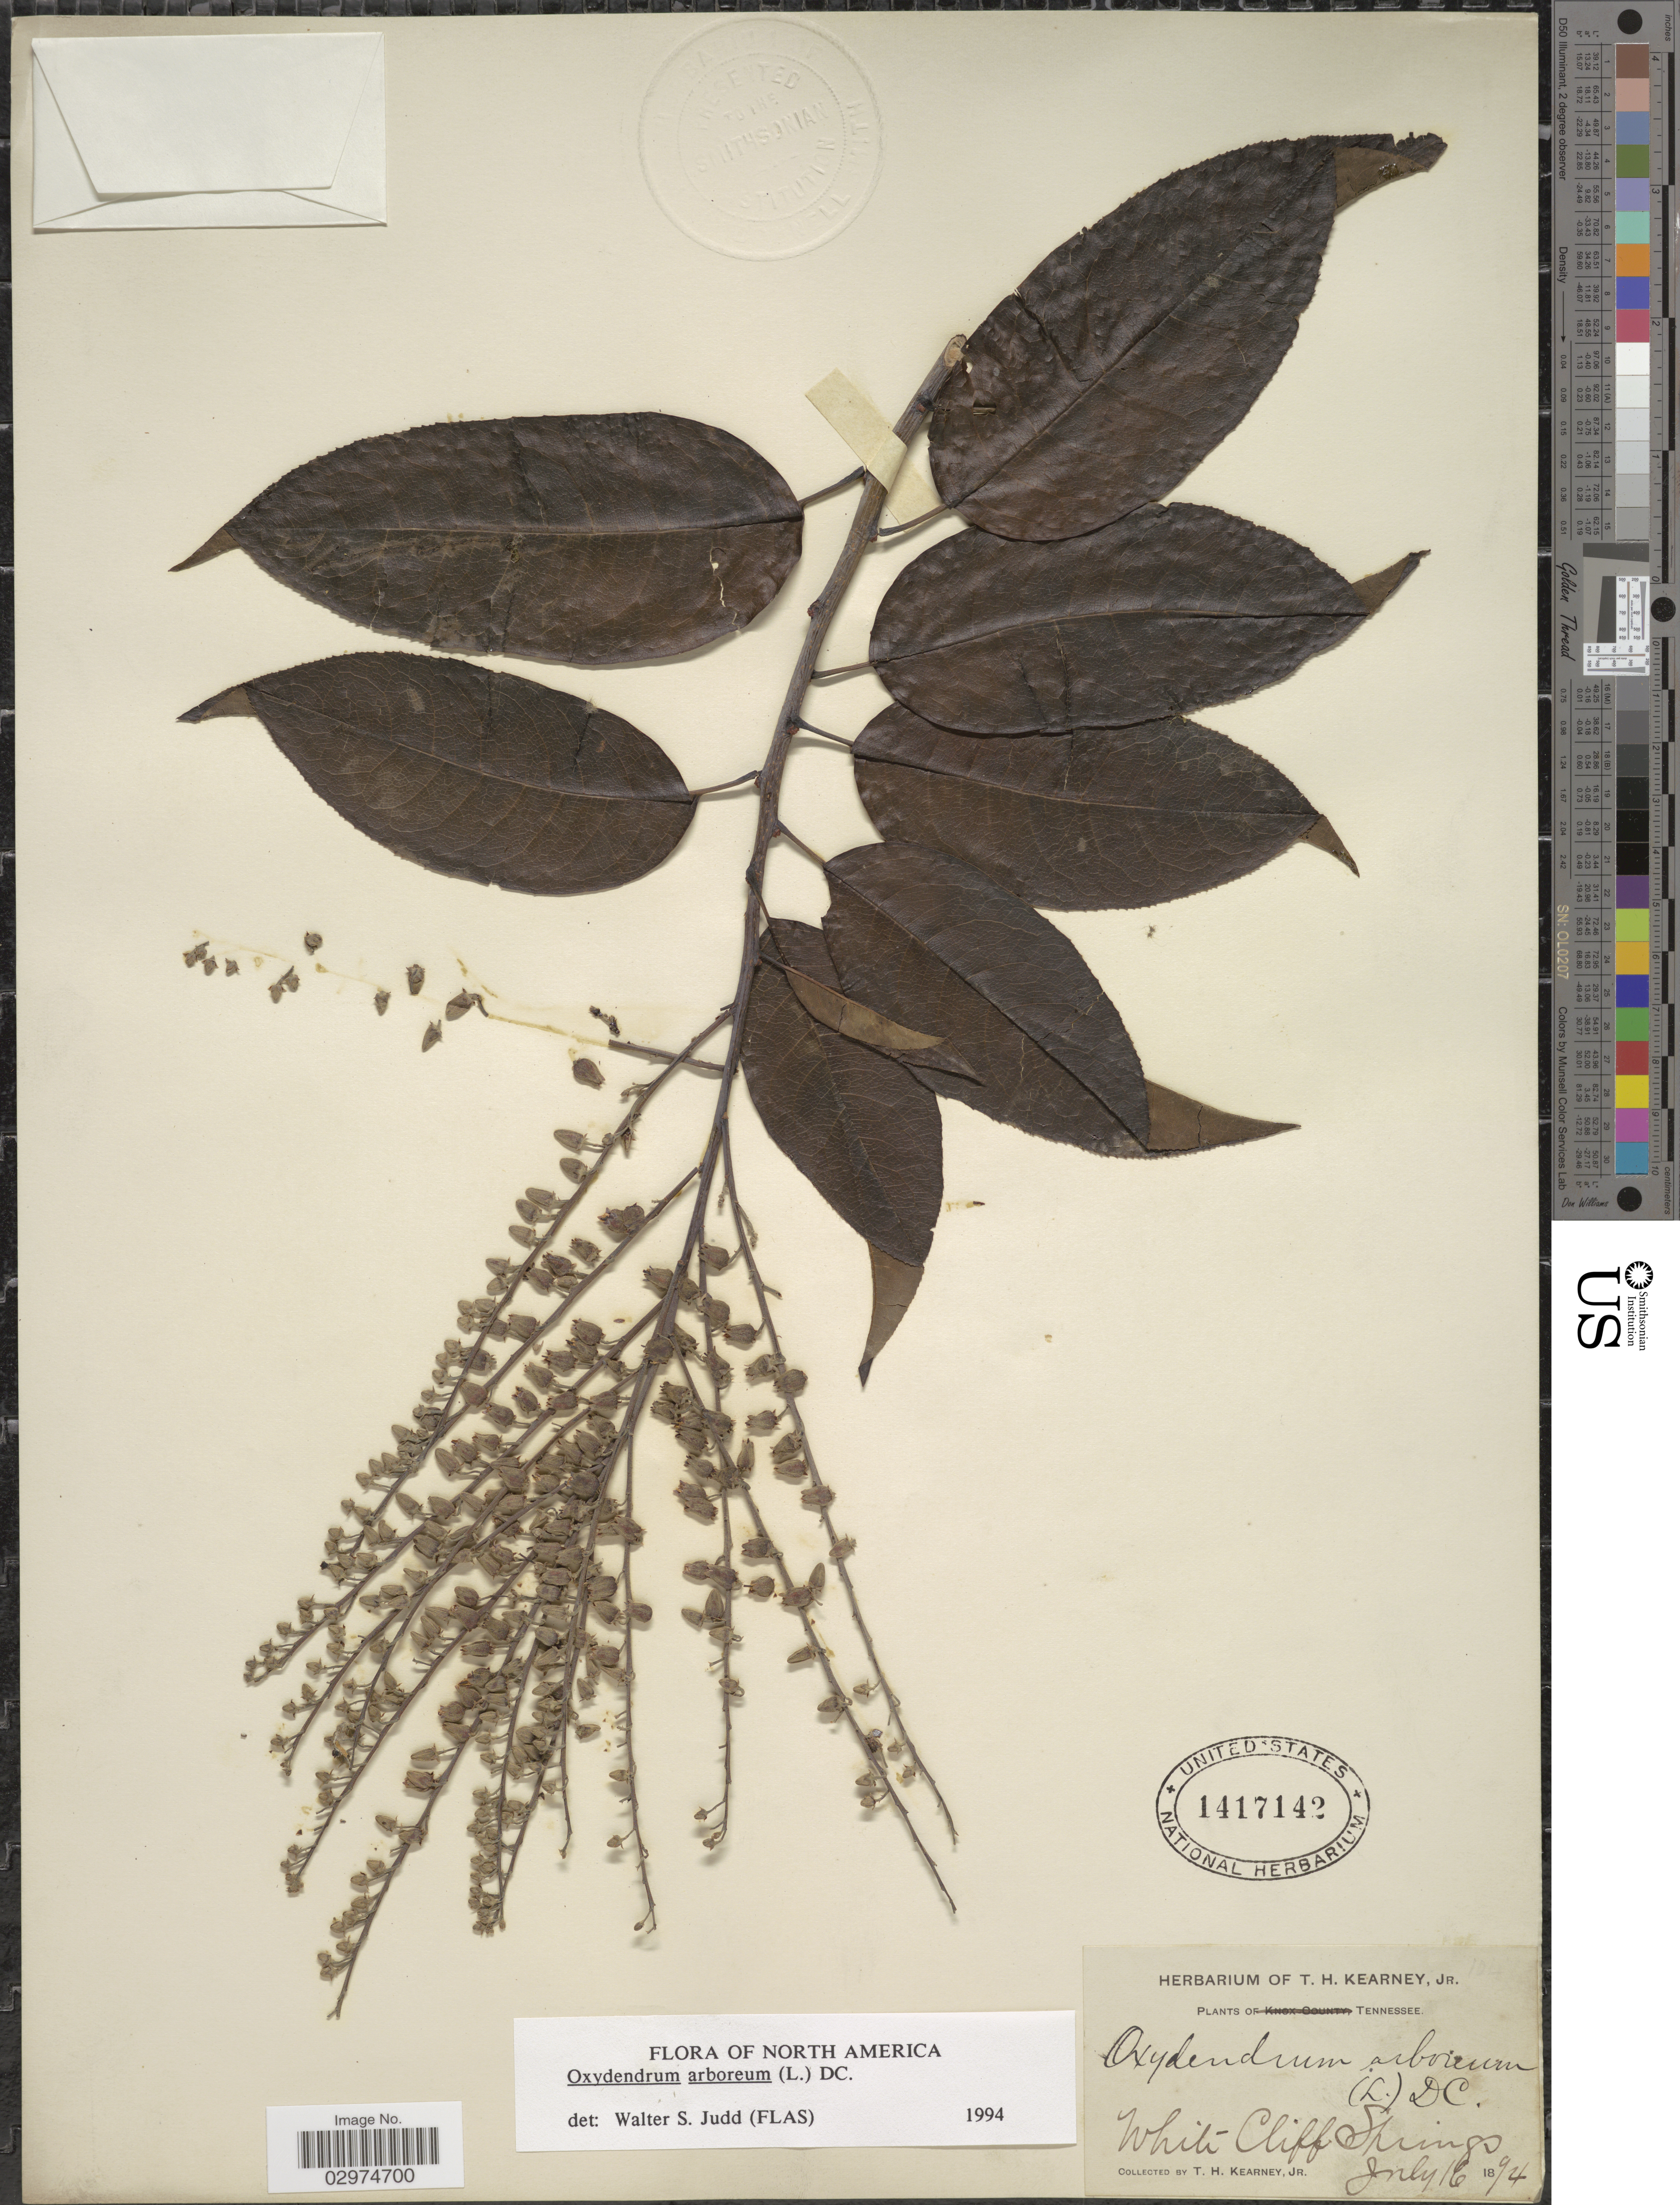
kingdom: Plantae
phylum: Tracheophyta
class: Magnoliopsida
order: Ericales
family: Ericaceae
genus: Oxydendrum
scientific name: Oxydendrum arboreum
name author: (L.) DC.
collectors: T. H. Kearney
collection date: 1894-07-16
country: United States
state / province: Tennessee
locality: White-Cliff Springs.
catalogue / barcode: US 1417142